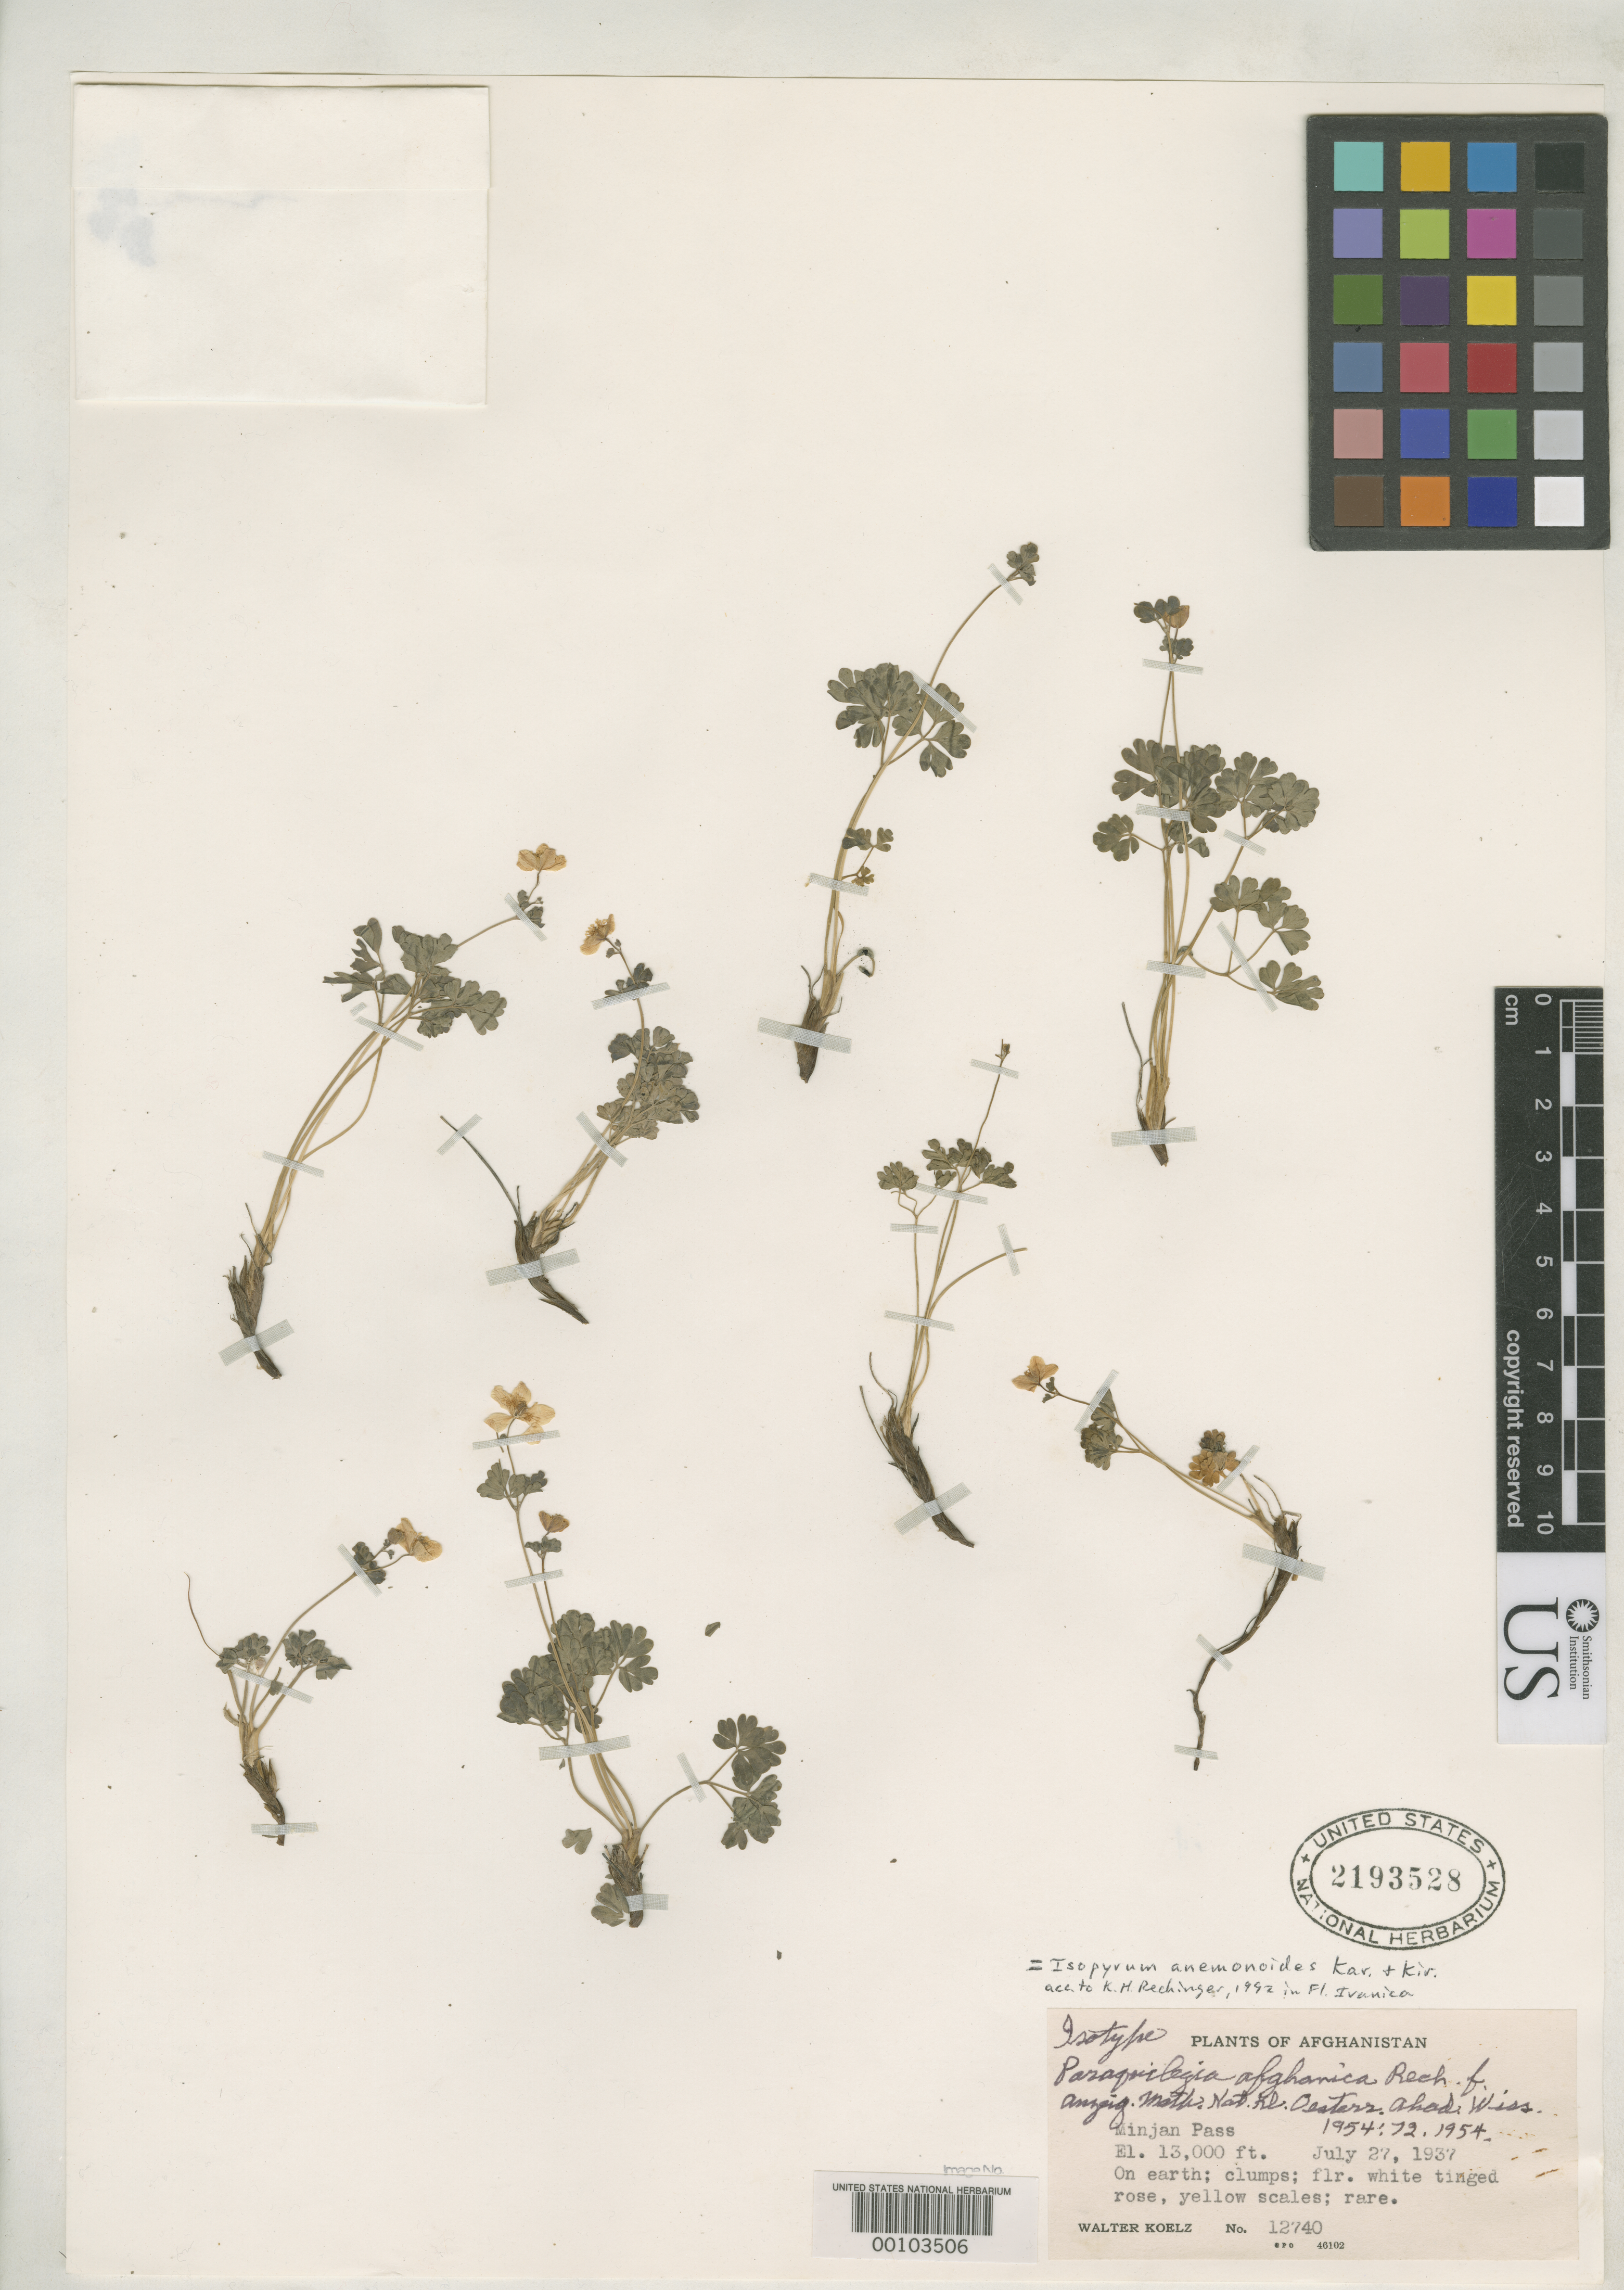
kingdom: Plantae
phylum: Tracheophyta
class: Magnoliopsida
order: Ranunculales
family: Ranunculaceae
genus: Paraquilegia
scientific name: Paraquilegia afghanica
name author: Rech. f.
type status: Isotype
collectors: W. N. Koelz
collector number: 12740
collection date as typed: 27 Jul 1937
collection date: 1937-07-27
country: Afghanistan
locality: Minjan Pass.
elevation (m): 3962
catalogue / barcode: US 2193528